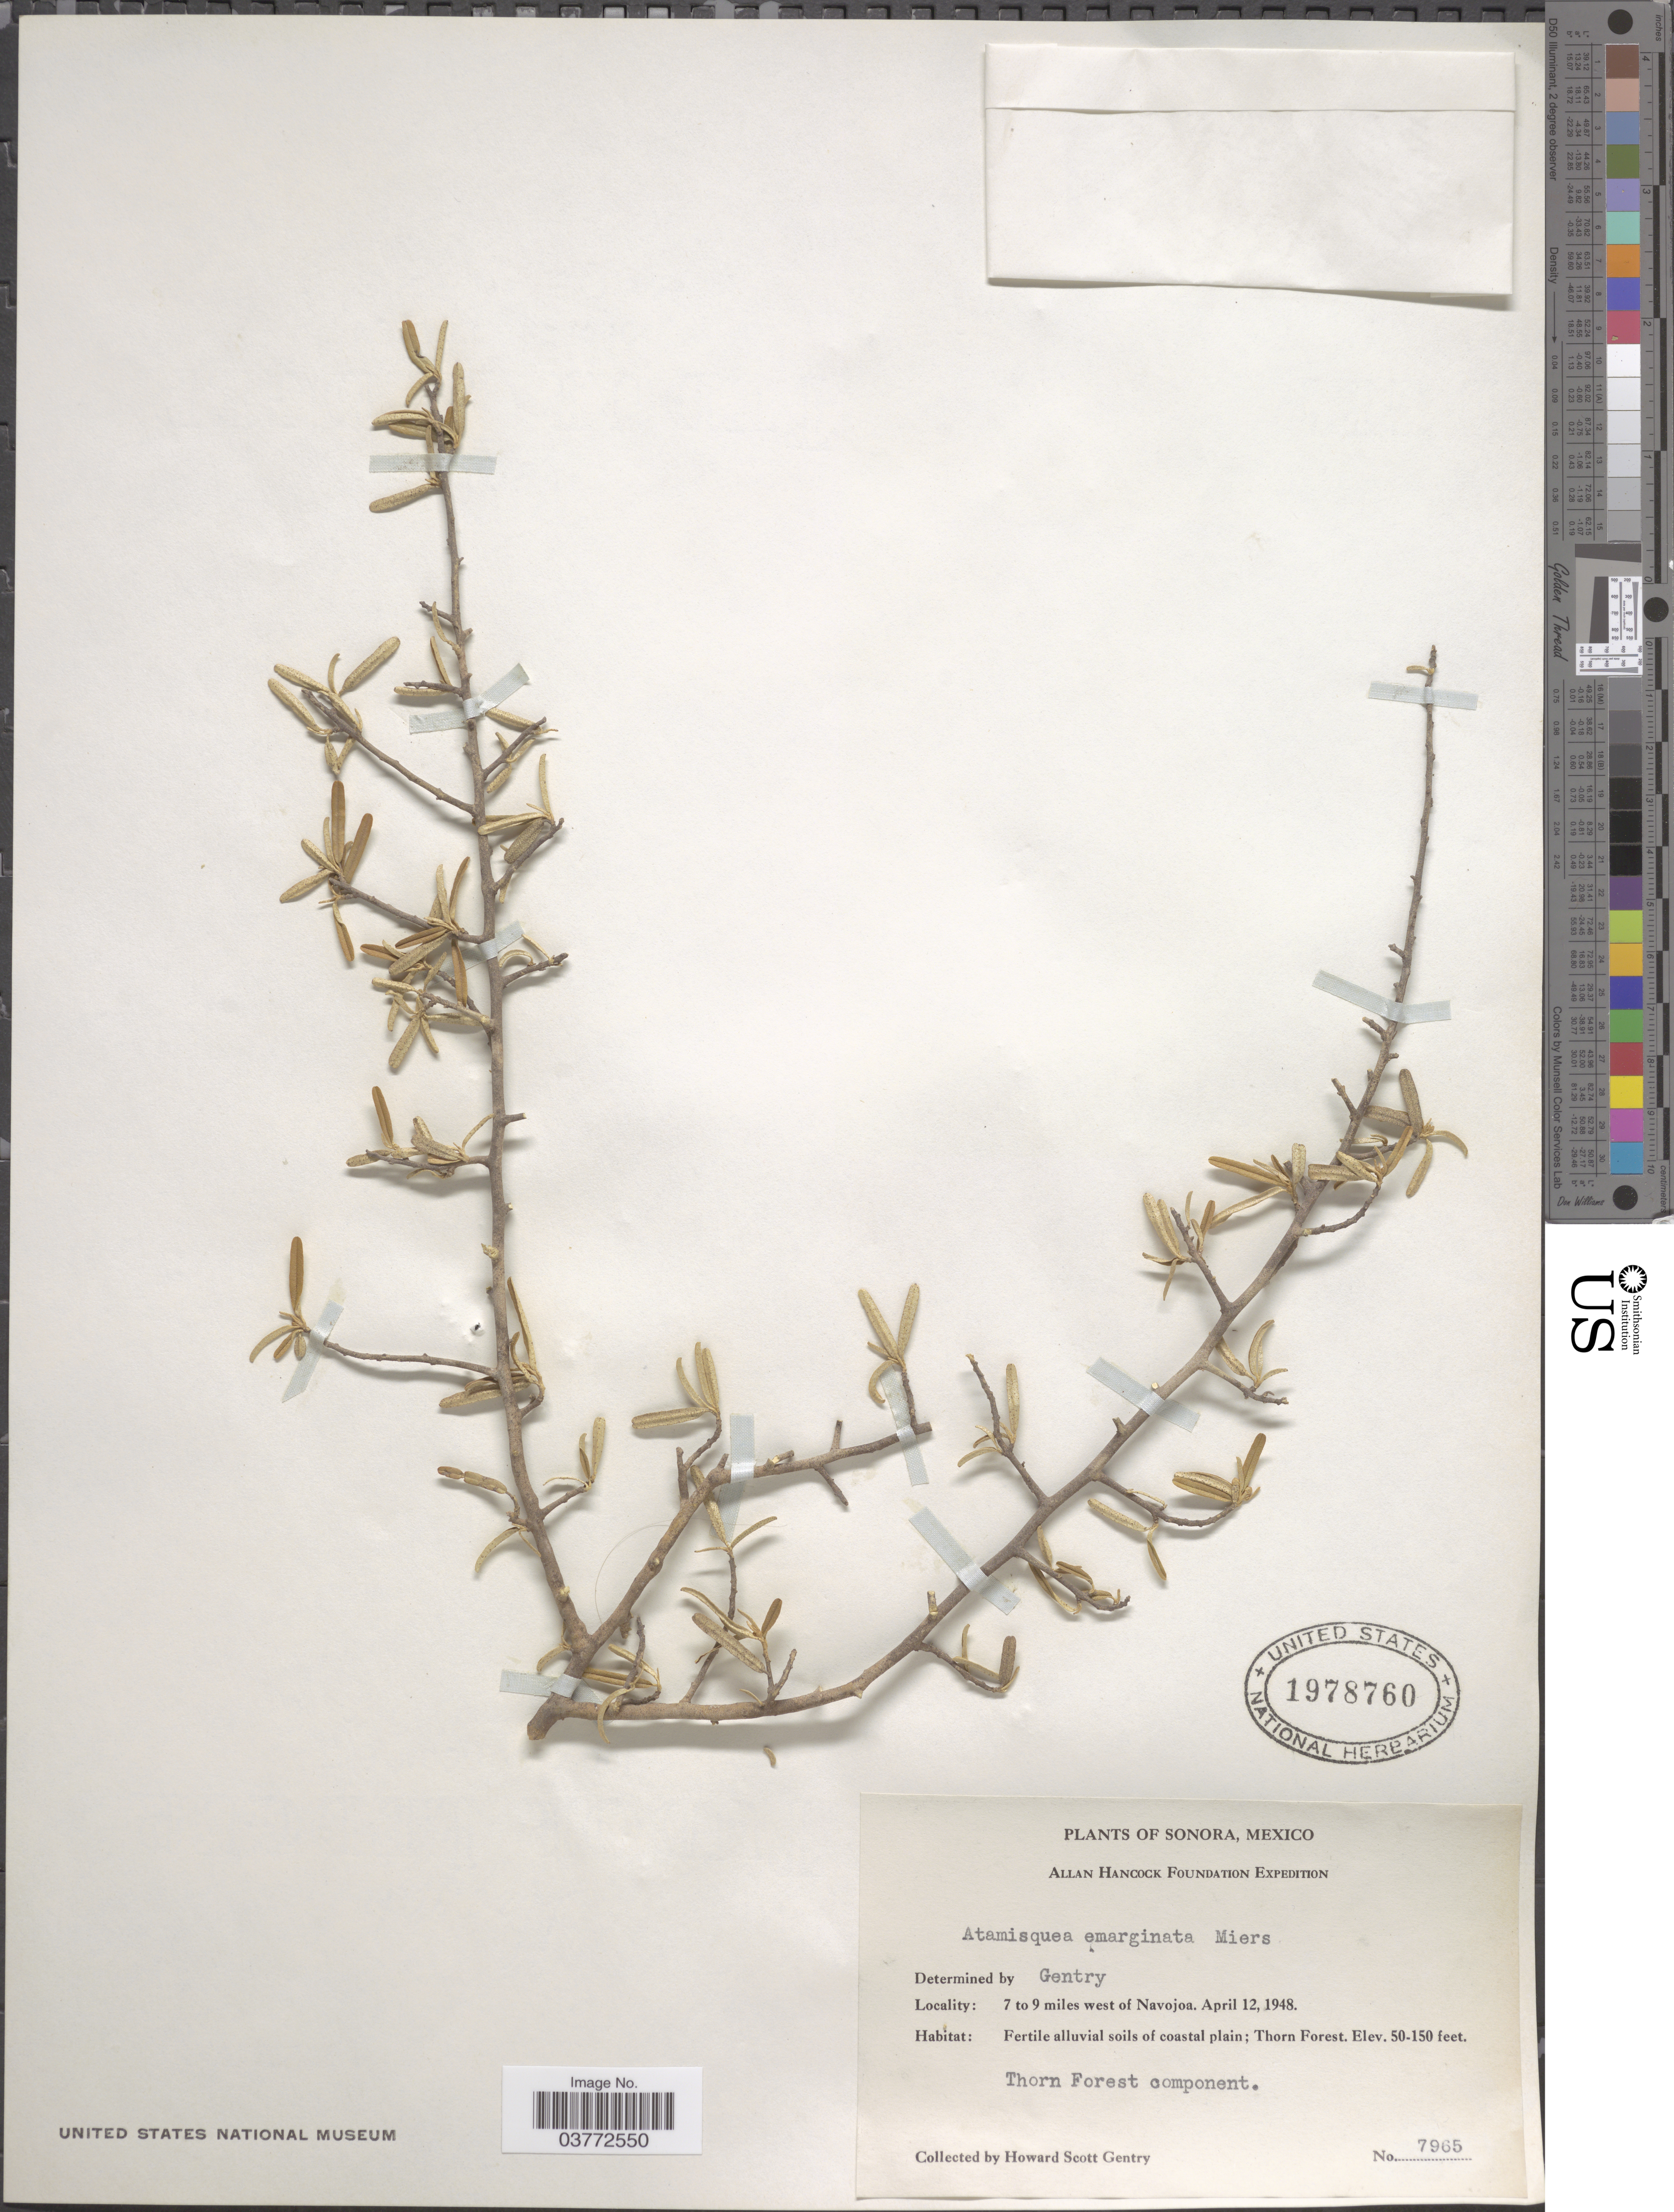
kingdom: Plantae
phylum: Tracheophyta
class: Magnoliopsida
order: Brassicales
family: Capparaceae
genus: Atamisquea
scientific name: Atamisquea emarginata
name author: Miers ex Hook. & Arn.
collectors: H. S. Gentry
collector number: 7965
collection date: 1948-04-12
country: Mexico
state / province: Sonora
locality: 7 to 9 miles west of Navojoa.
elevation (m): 15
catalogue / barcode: US 1978760